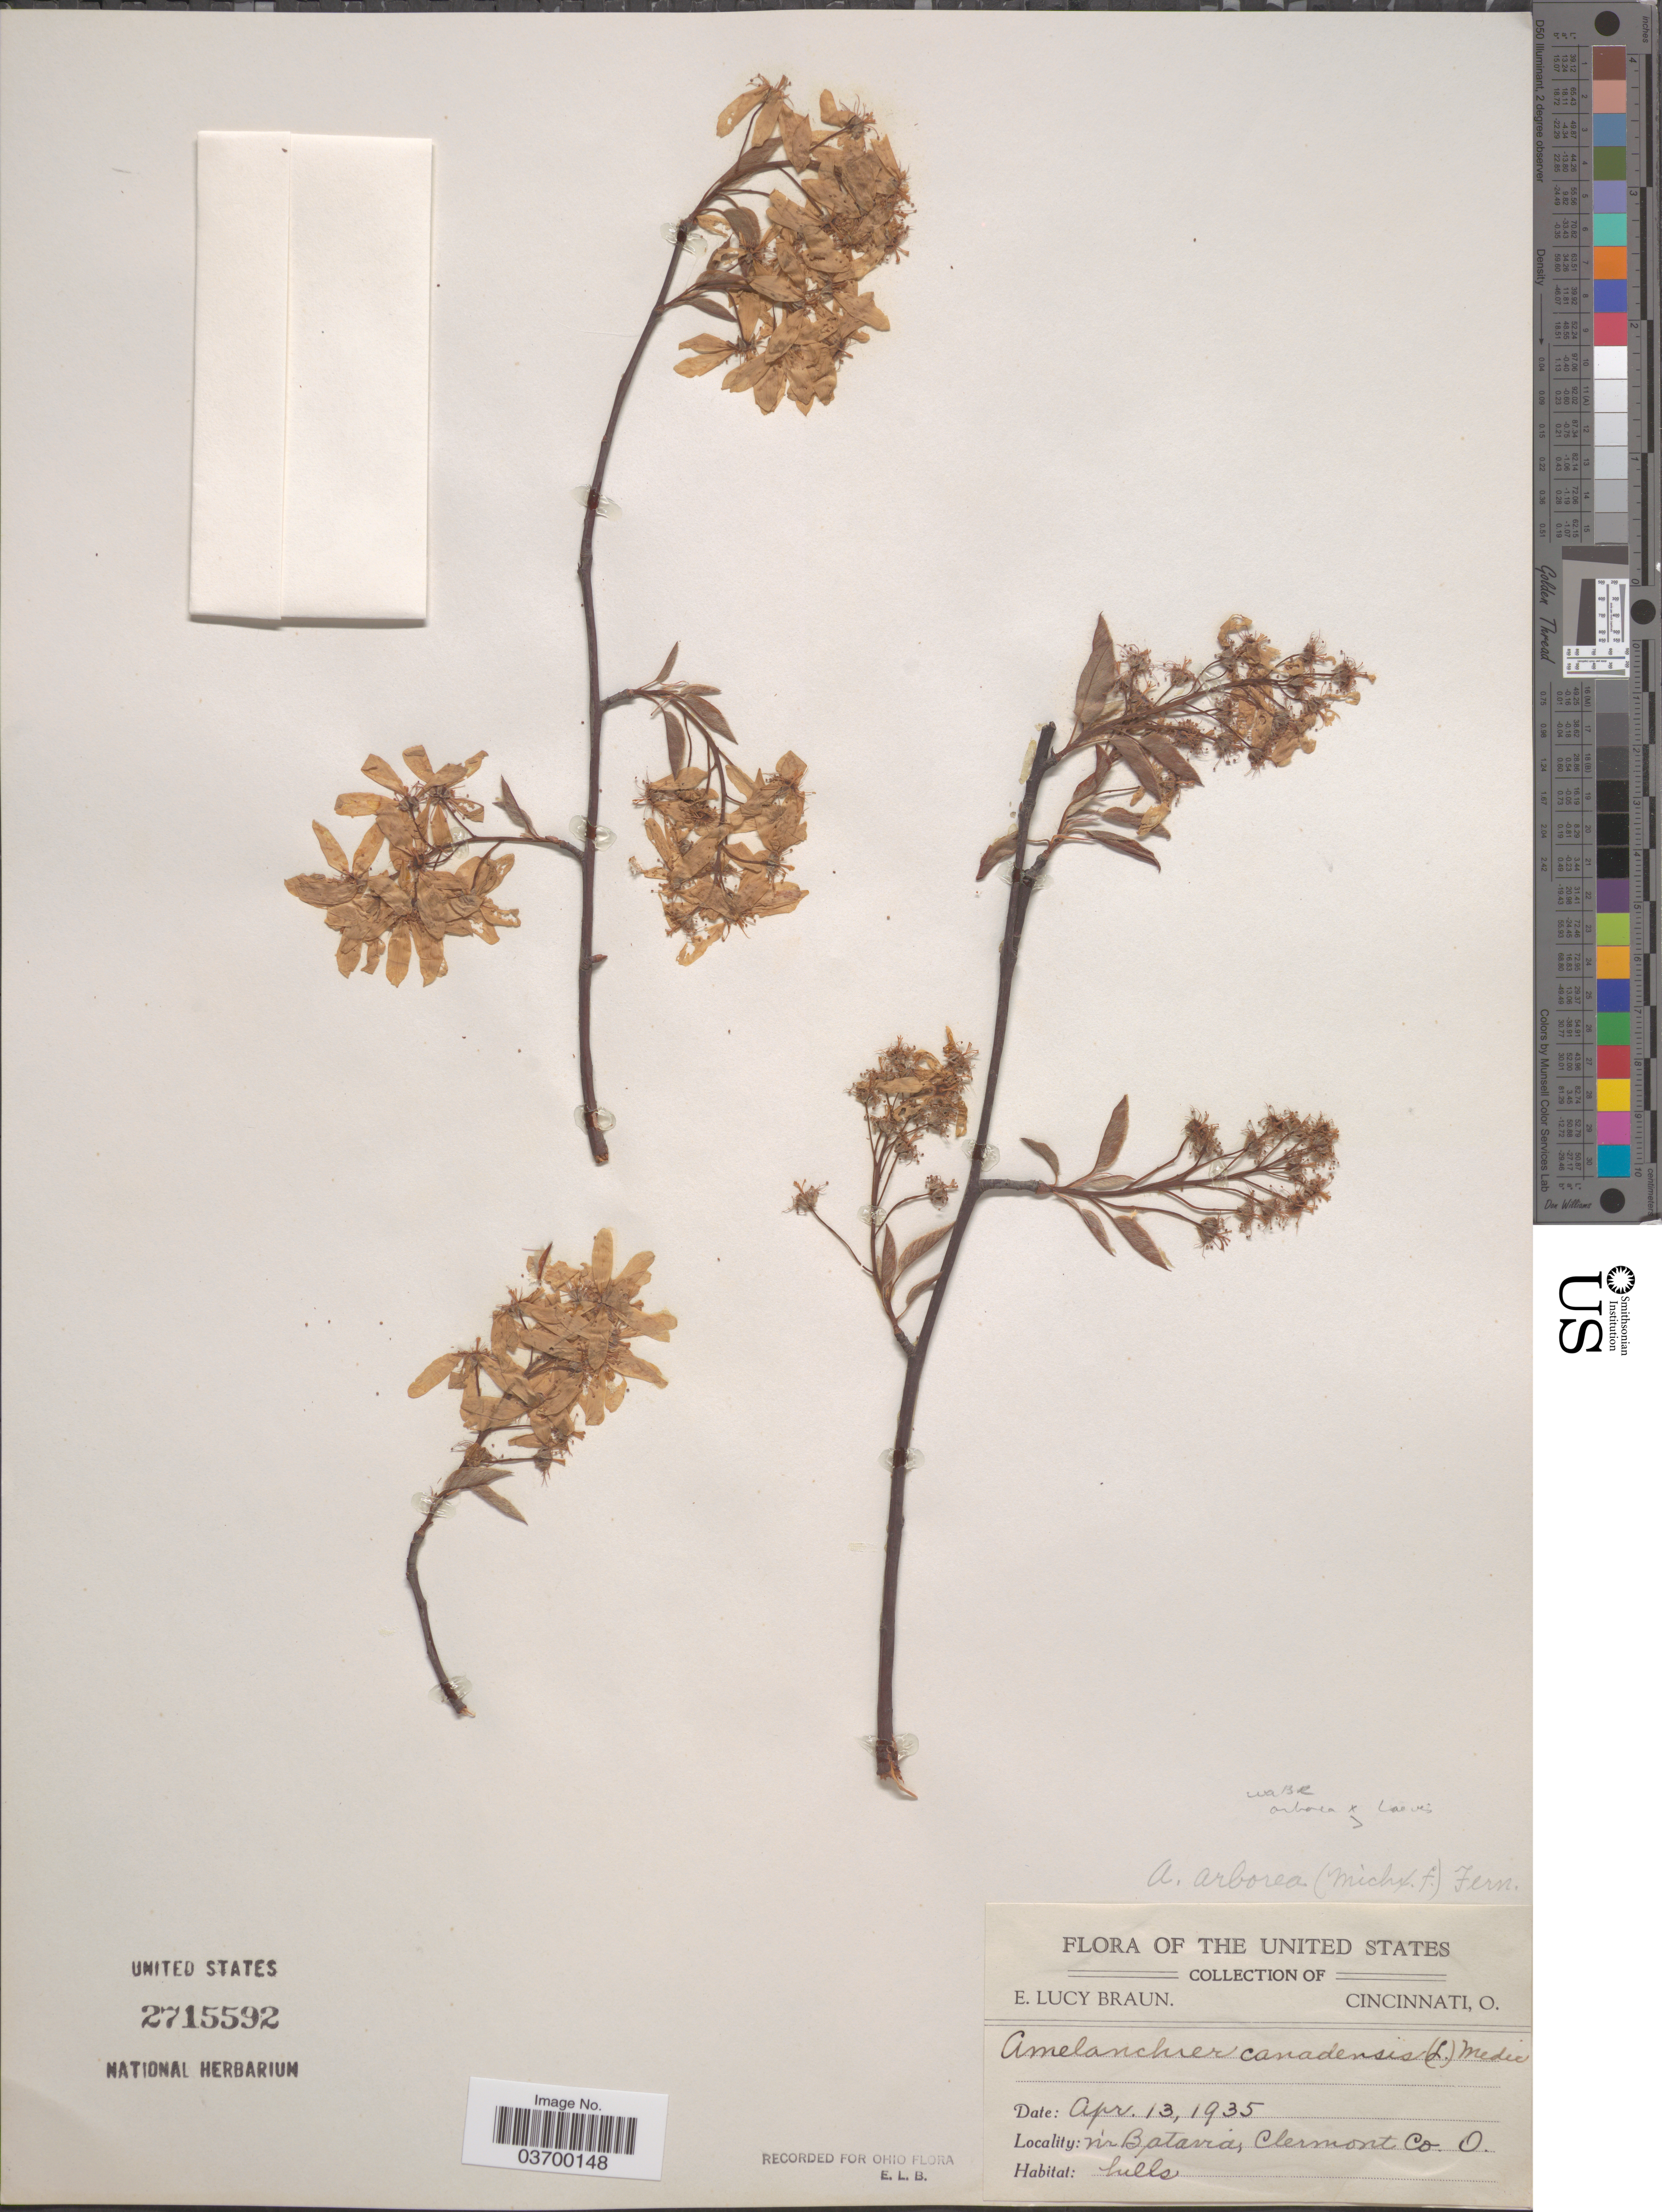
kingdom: Plantae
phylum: Tracheophyta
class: Magnoliopsida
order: Rosales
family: Rosaceae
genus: Amelanchier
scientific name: Amelanchier arborea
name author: (F. Michx.) Fernald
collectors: E. L. Braun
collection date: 1935-04-13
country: United States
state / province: Ohio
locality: N'r Batavia, Clermont Co.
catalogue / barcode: US 2715592